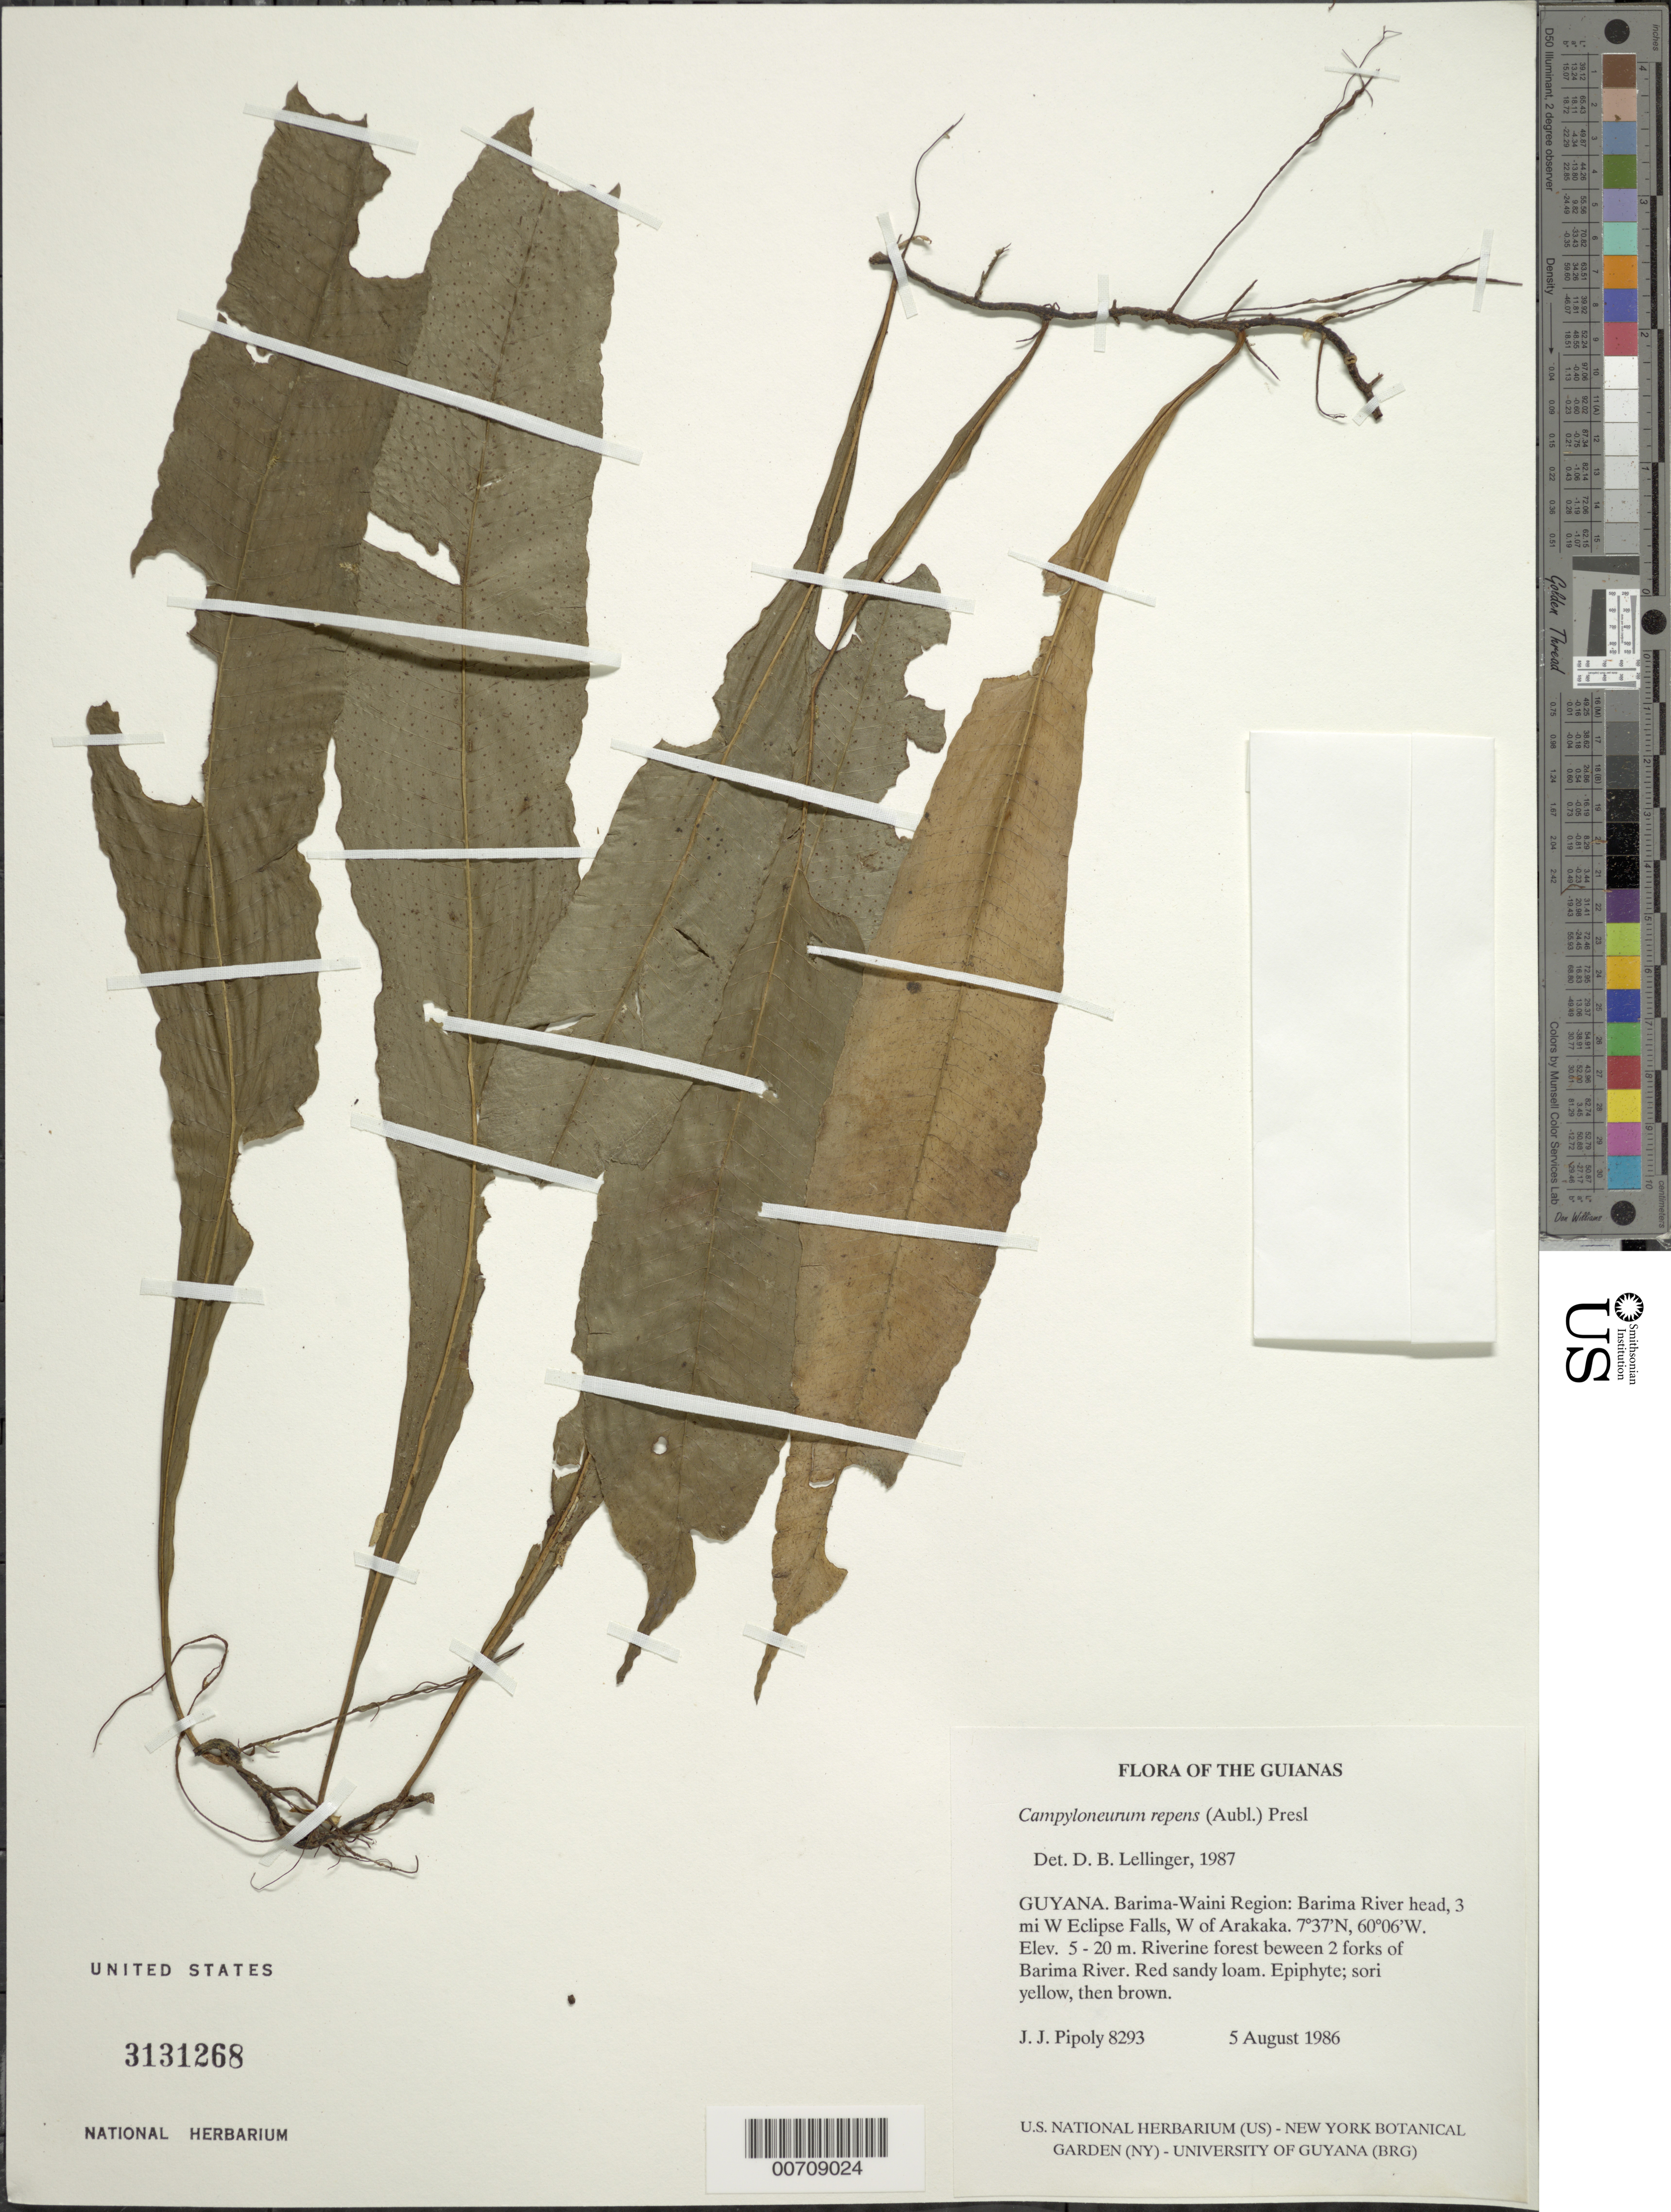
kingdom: Plantae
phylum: Tracheophyta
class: Polypodiopsida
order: Polypodiales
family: Polypodiaceae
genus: Campyloneurum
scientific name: Campyloneurum repens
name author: (Aubl.) C. Presl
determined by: Lellinger, David B., (BOT), Smithsonian Institution - National Museum of Natural History (UNITED STATES)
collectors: J. J. Pipoly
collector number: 8293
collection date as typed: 5 August 1986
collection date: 1986-08-05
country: Guyana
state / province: Barima-Waini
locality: Barima River head; 3 mi W Eclipse Falls, W of Arakaka, between 2 forks of Barima River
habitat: Riverine forest. Red sandy loam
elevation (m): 5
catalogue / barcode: US 3131268